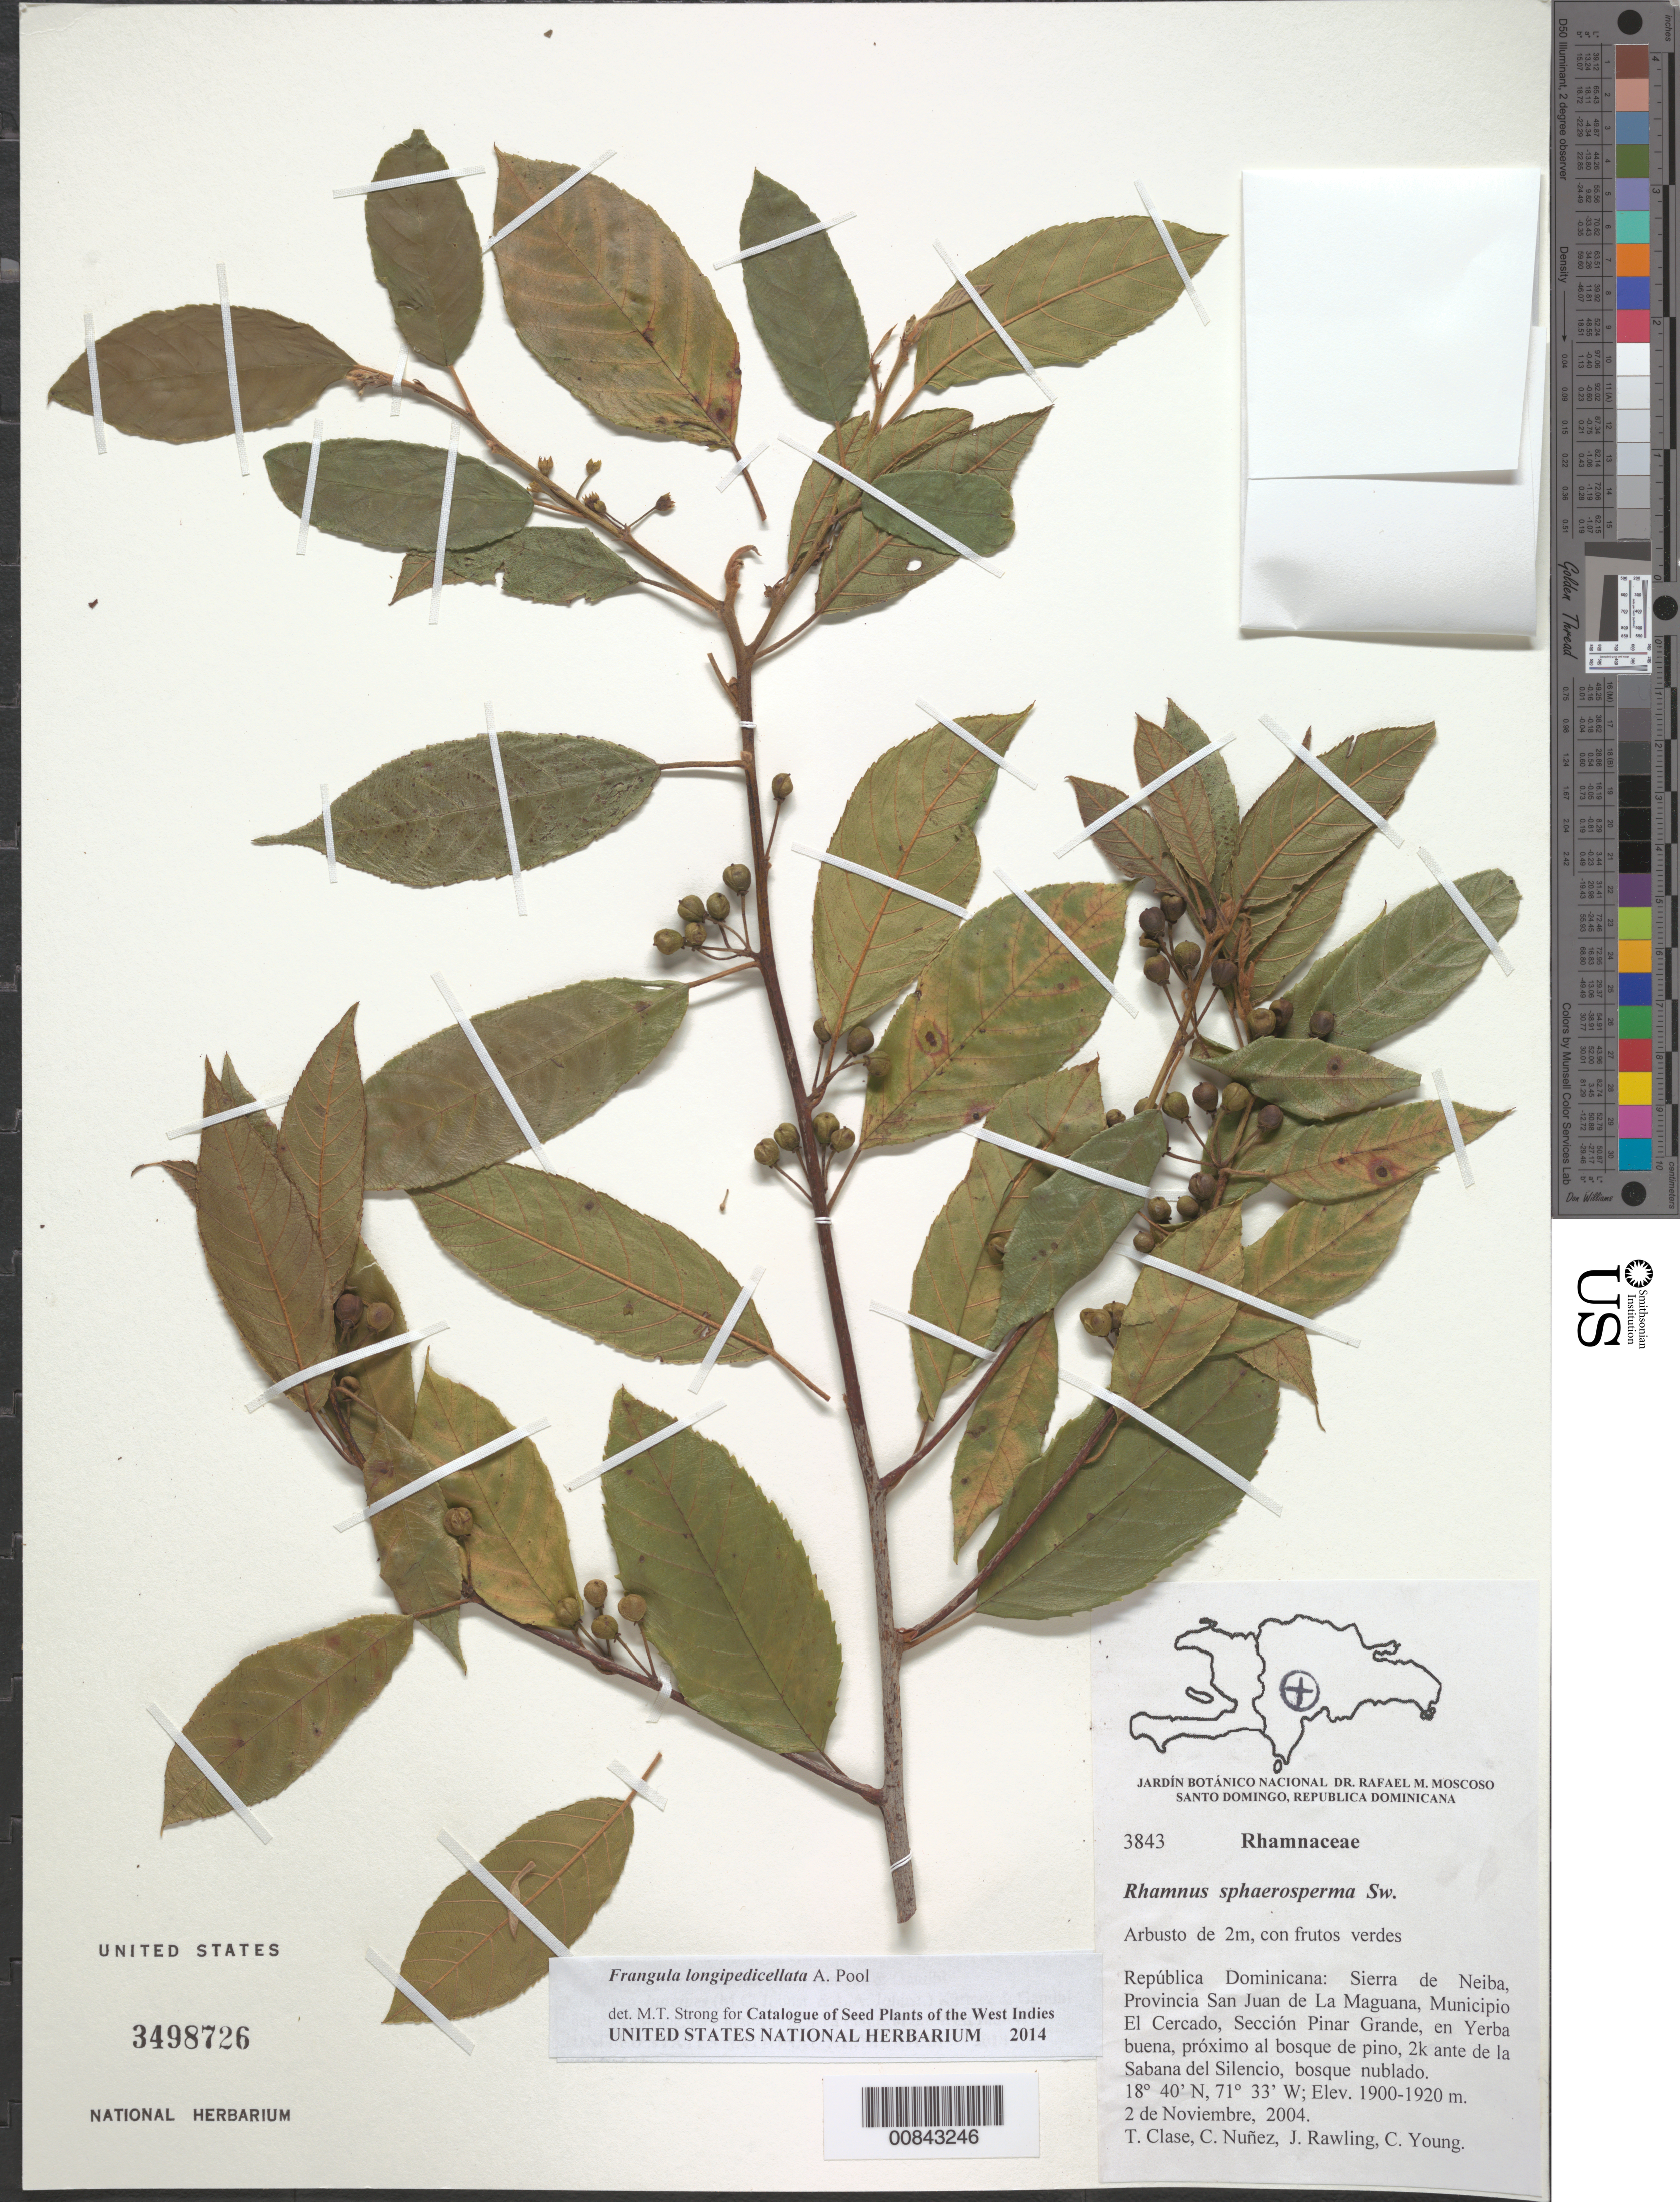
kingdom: Plantae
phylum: Tracheophyta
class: Magnoliopsida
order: Rosales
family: Rhamnaceae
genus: Frangula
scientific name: Frangula longipedicellata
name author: A. Pool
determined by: Strong, M. T., (US), Smithsonian Institution - National Museum of Natural History (UNITED STATES)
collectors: T. Clase, C. Nunez, J. Rawling & C. Young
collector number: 3843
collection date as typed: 02 Nov 2004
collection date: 2004-11-02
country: Dominican Republic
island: Hispaniola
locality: Sierra de Neiba, Prov. San Juan de La Maguana, Mun. El Cercado, Sección Pinar Grande Paraje La Navaja (Yerba buena), próximo al pinar 2k, ante de la Sabana del Silencio.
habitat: Bosque nublado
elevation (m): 1900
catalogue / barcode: US 3498726